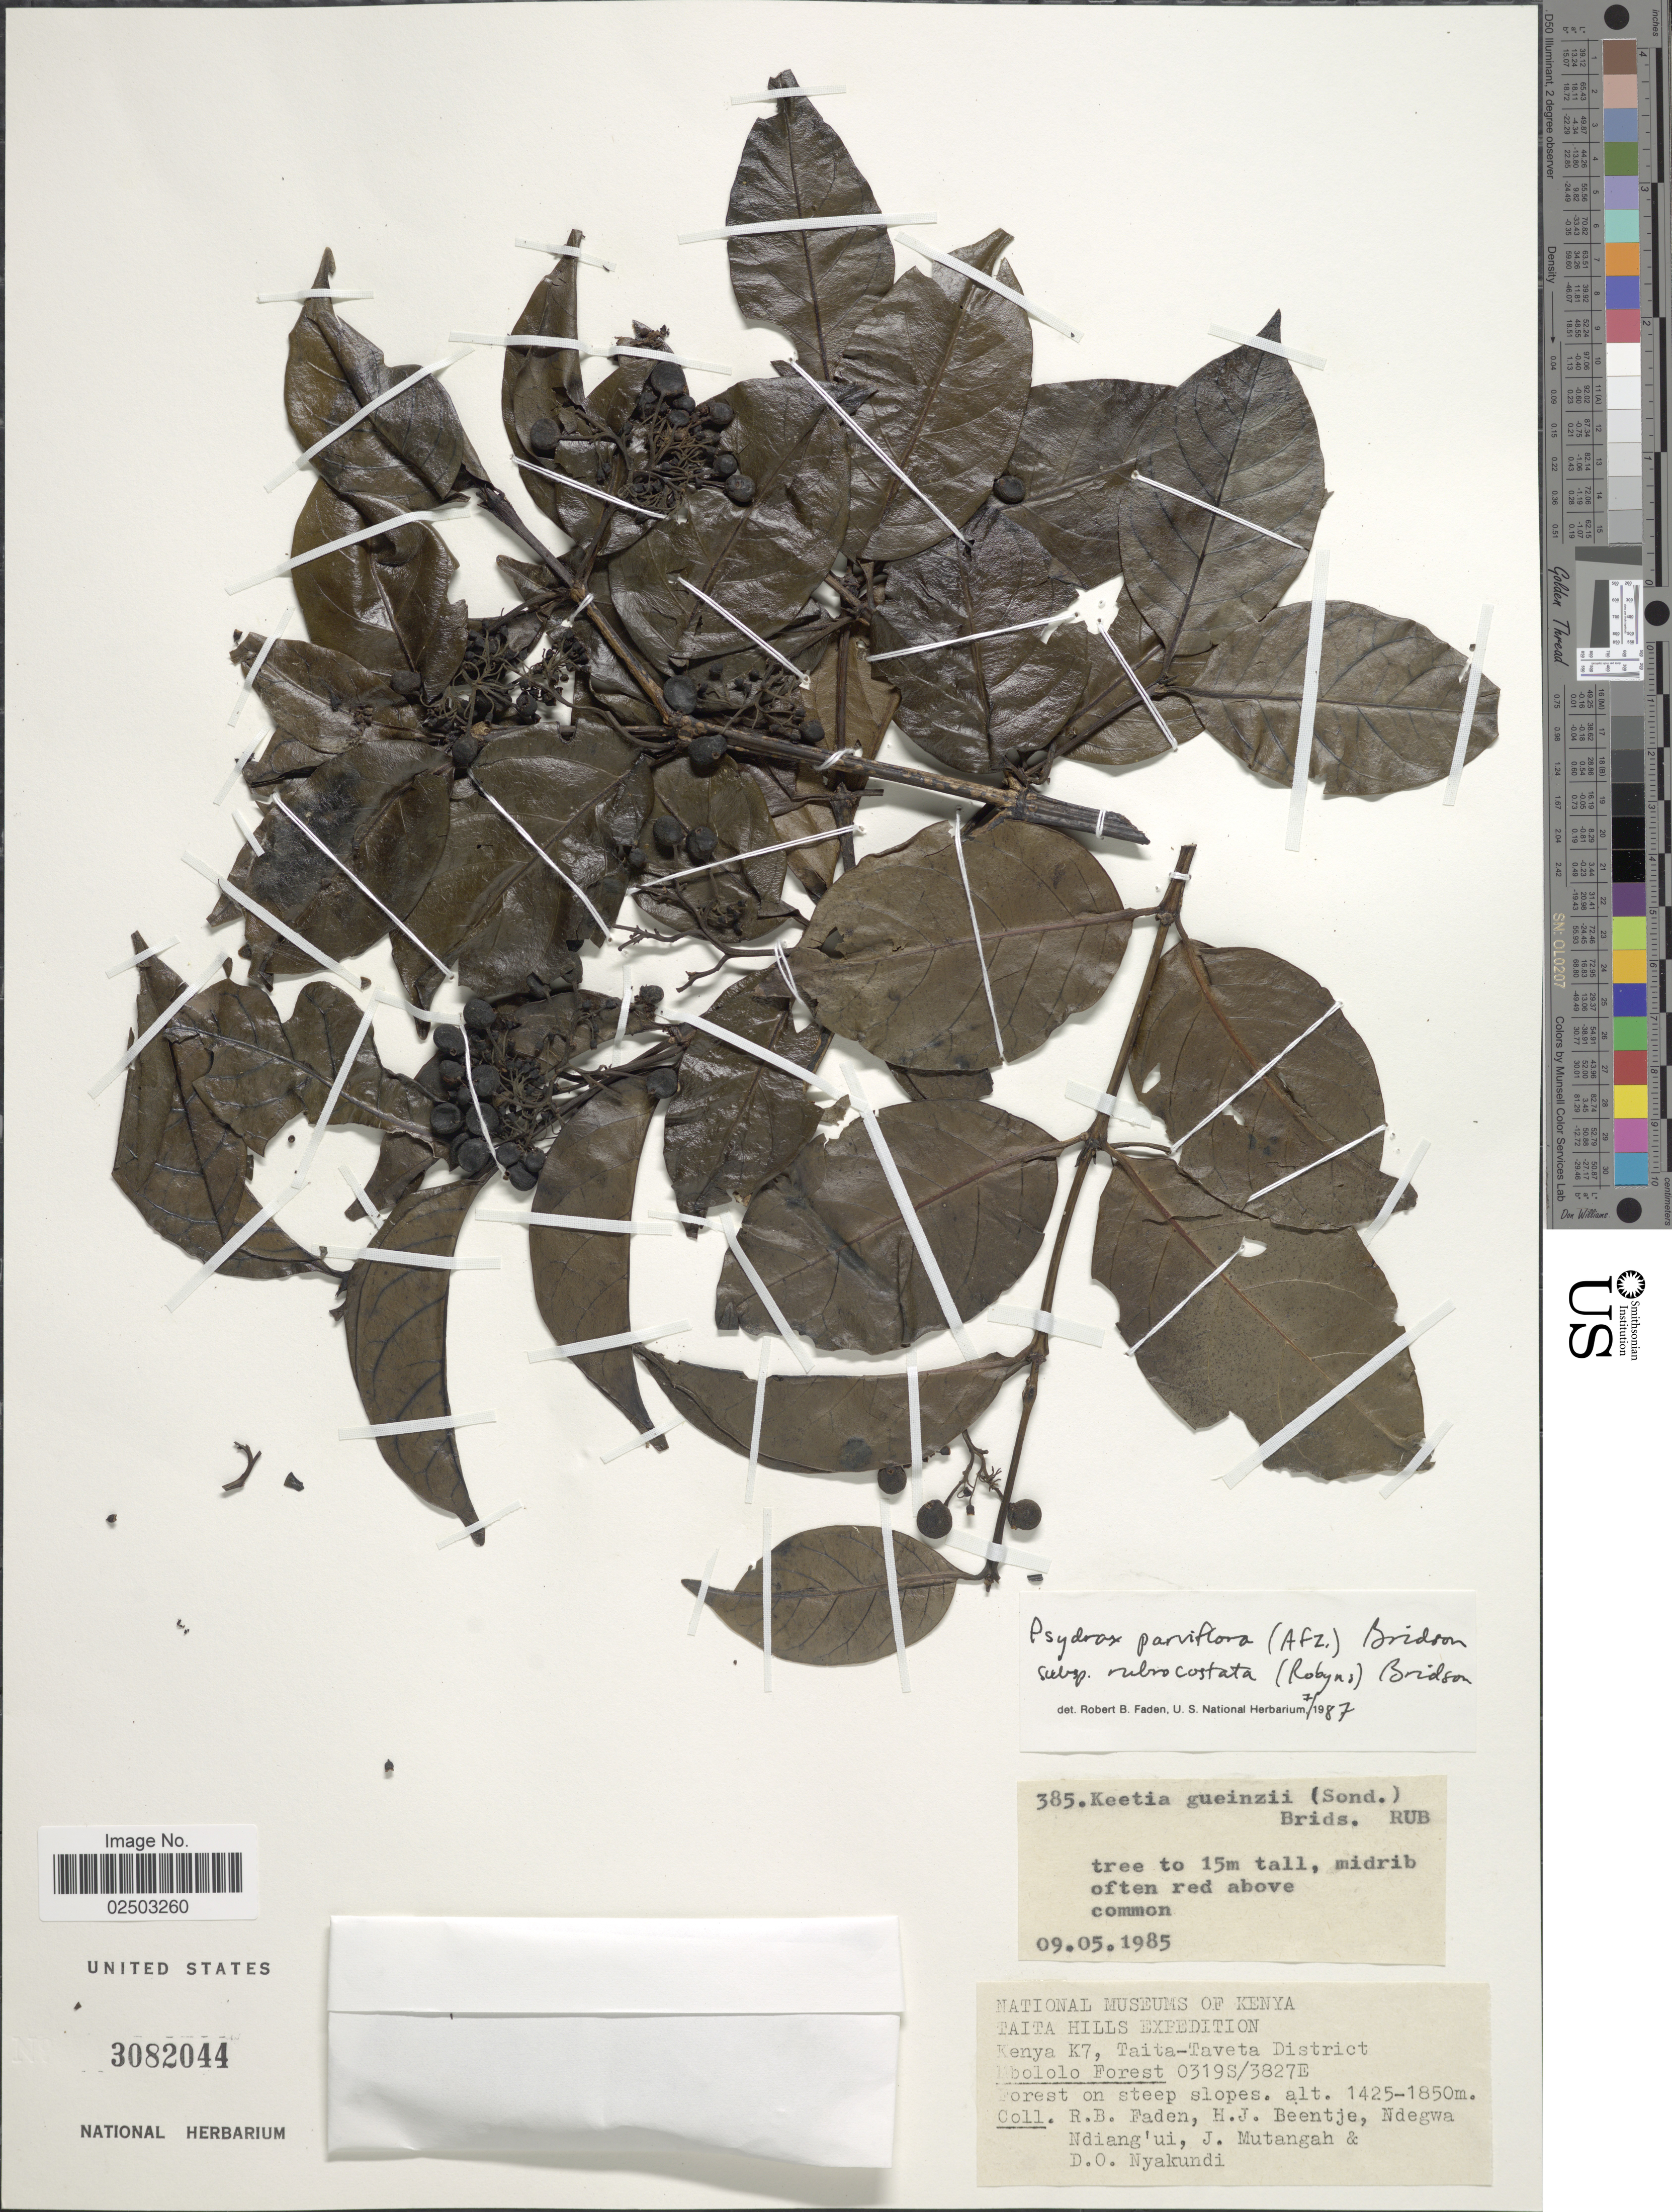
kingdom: Plantae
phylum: Tracheophyta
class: Magnoliopsida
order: Gentianales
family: Rubiaceae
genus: Canthium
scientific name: Canthium parviflorum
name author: Lam.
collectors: R. B. Faden, H. J. Beentje, Ndegwa Ndiang'ui, J. Mutangah & D. Nyakundi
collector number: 385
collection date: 1985-05-09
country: Kenya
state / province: Taita Taveta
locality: Kenya Taita Hills, Kenya K7, Taita-Taveta District, forest on steep slopes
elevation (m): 1425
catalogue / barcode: US 3082044